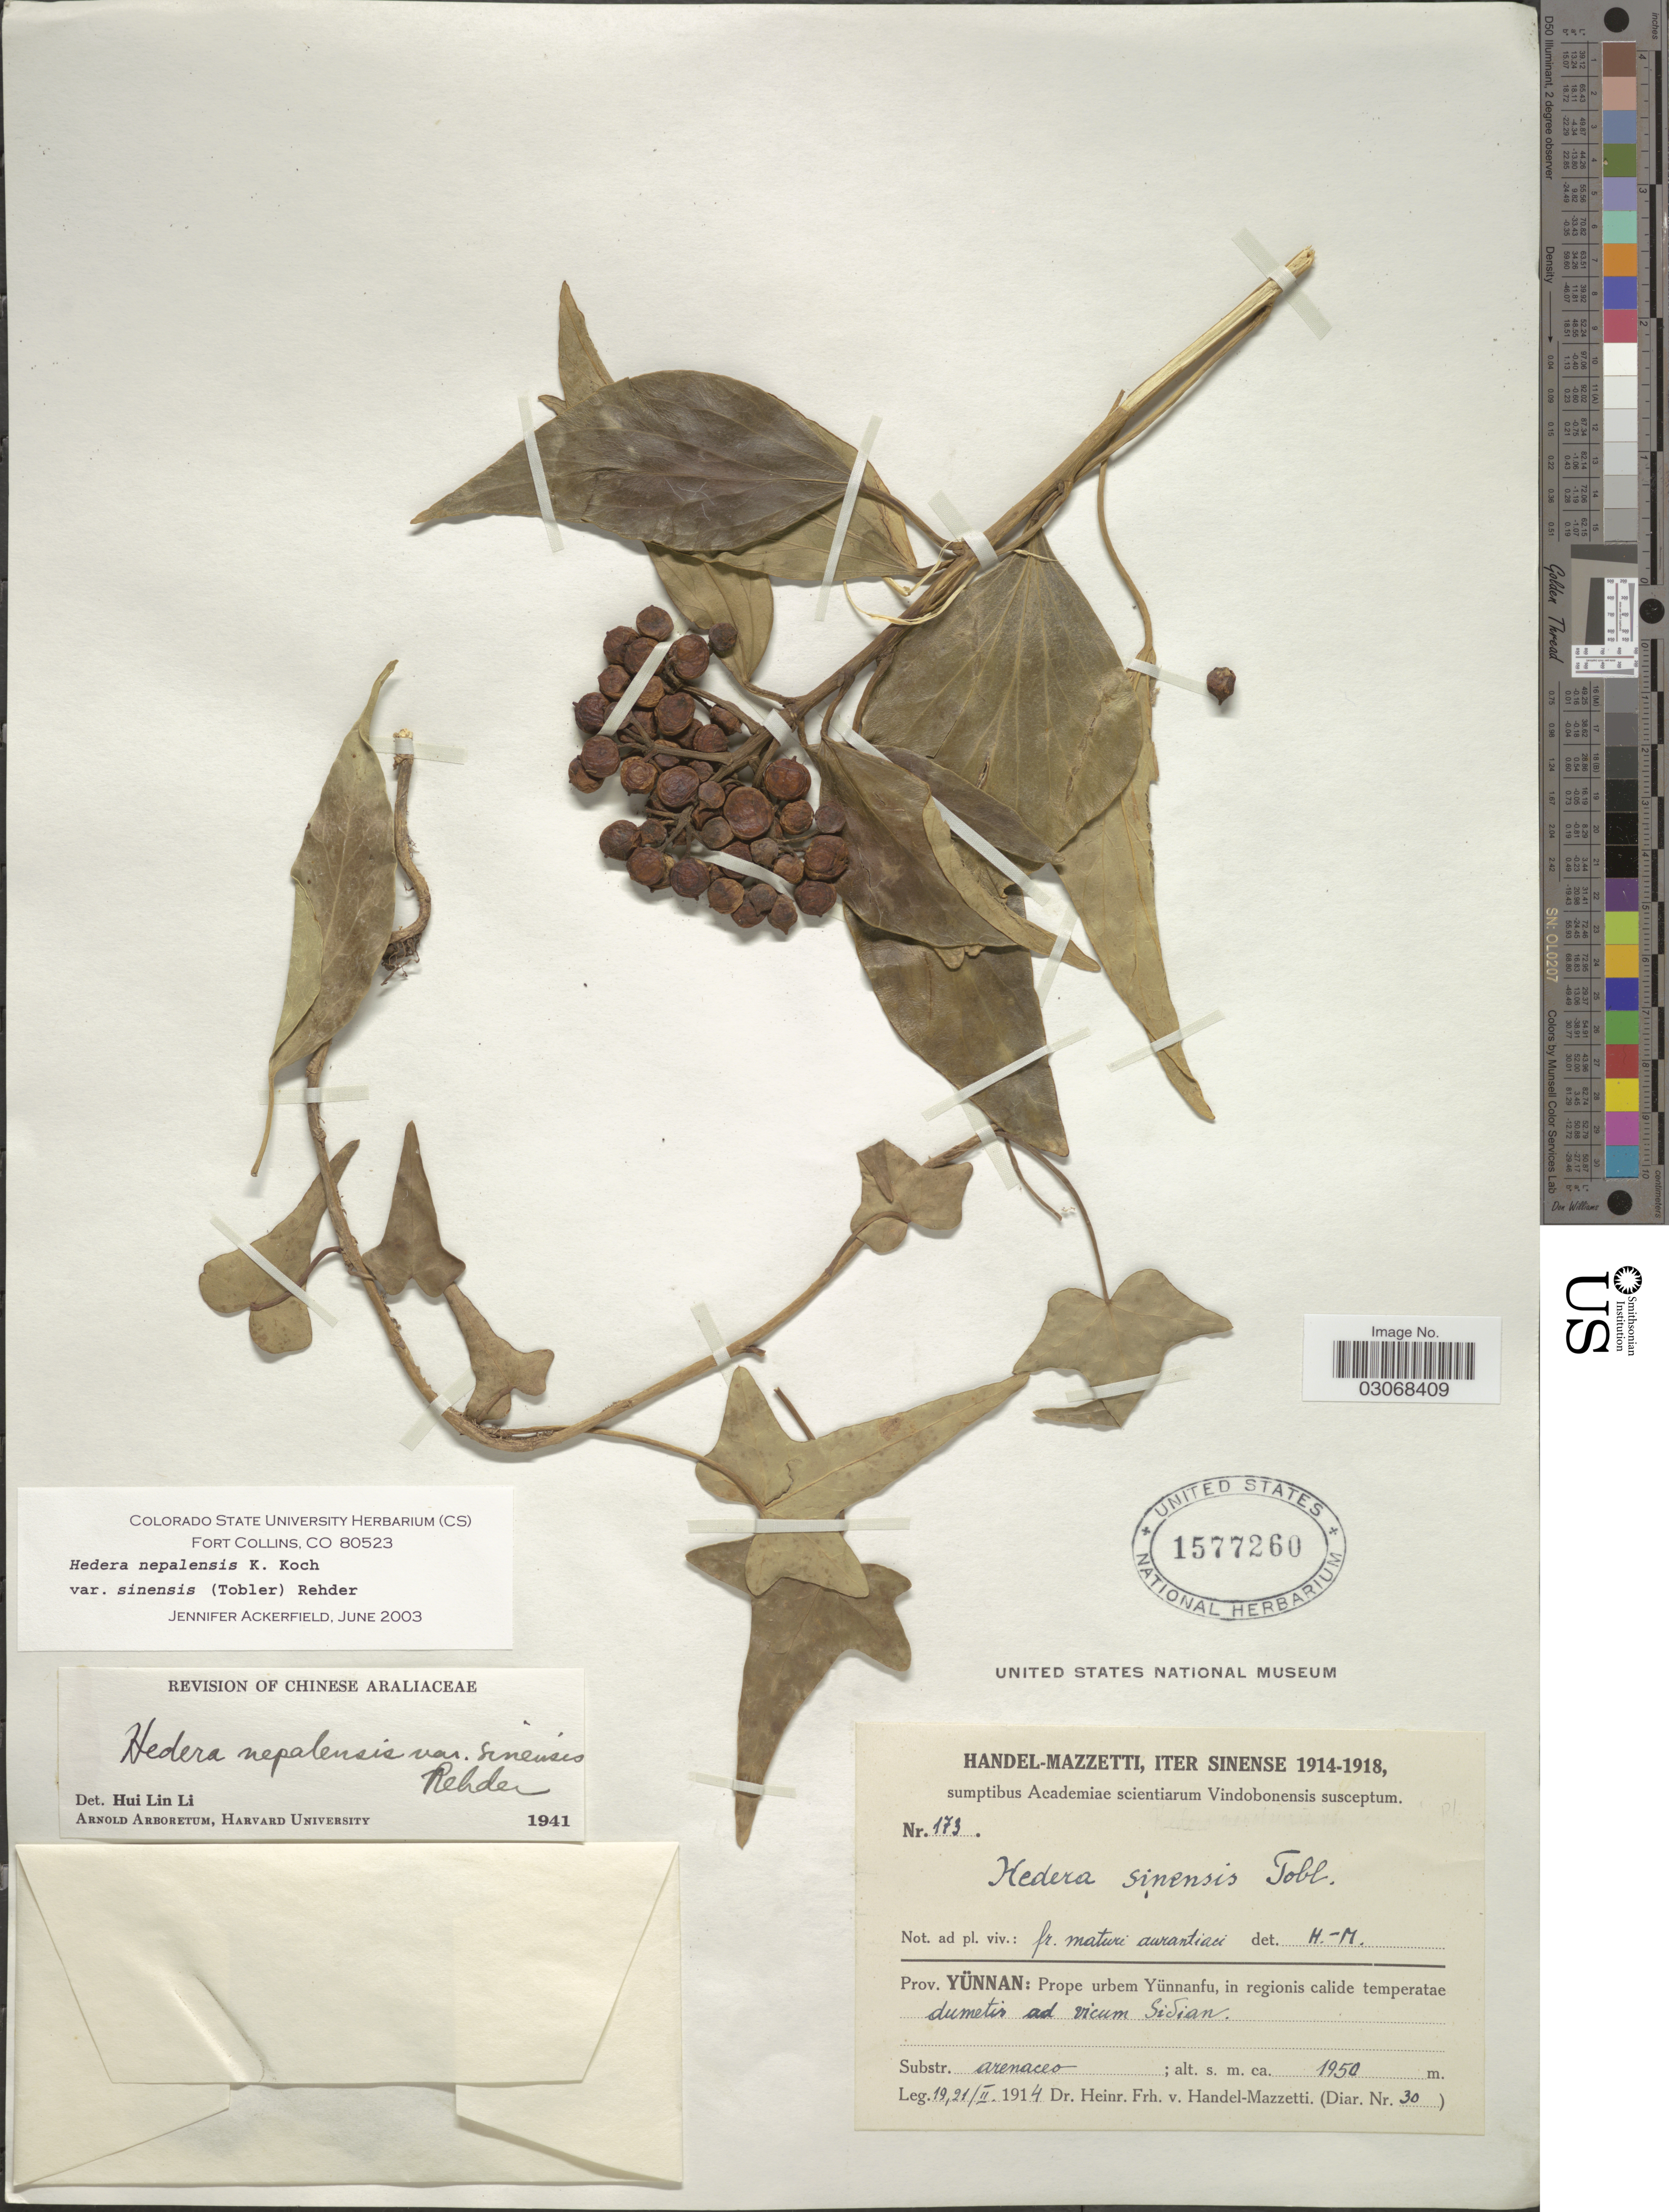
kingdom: Plantae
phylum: Tracheophyta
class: Magnoliopsida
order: Apiales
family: Araliaceae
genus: Hedera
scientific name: Hedera nepalensis var. sinensis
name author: (Tobler) Rehder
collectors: H. Handel-Mazzetti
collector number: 173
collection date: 1914-02-19/1914-02-21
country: China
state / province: Yunnan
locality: Iter Sinense. Prope urbem Yünnanfu, in regionis calide temperatae., dumetis ad vicum Sidian.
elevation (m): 1950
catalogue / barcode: US 1577260